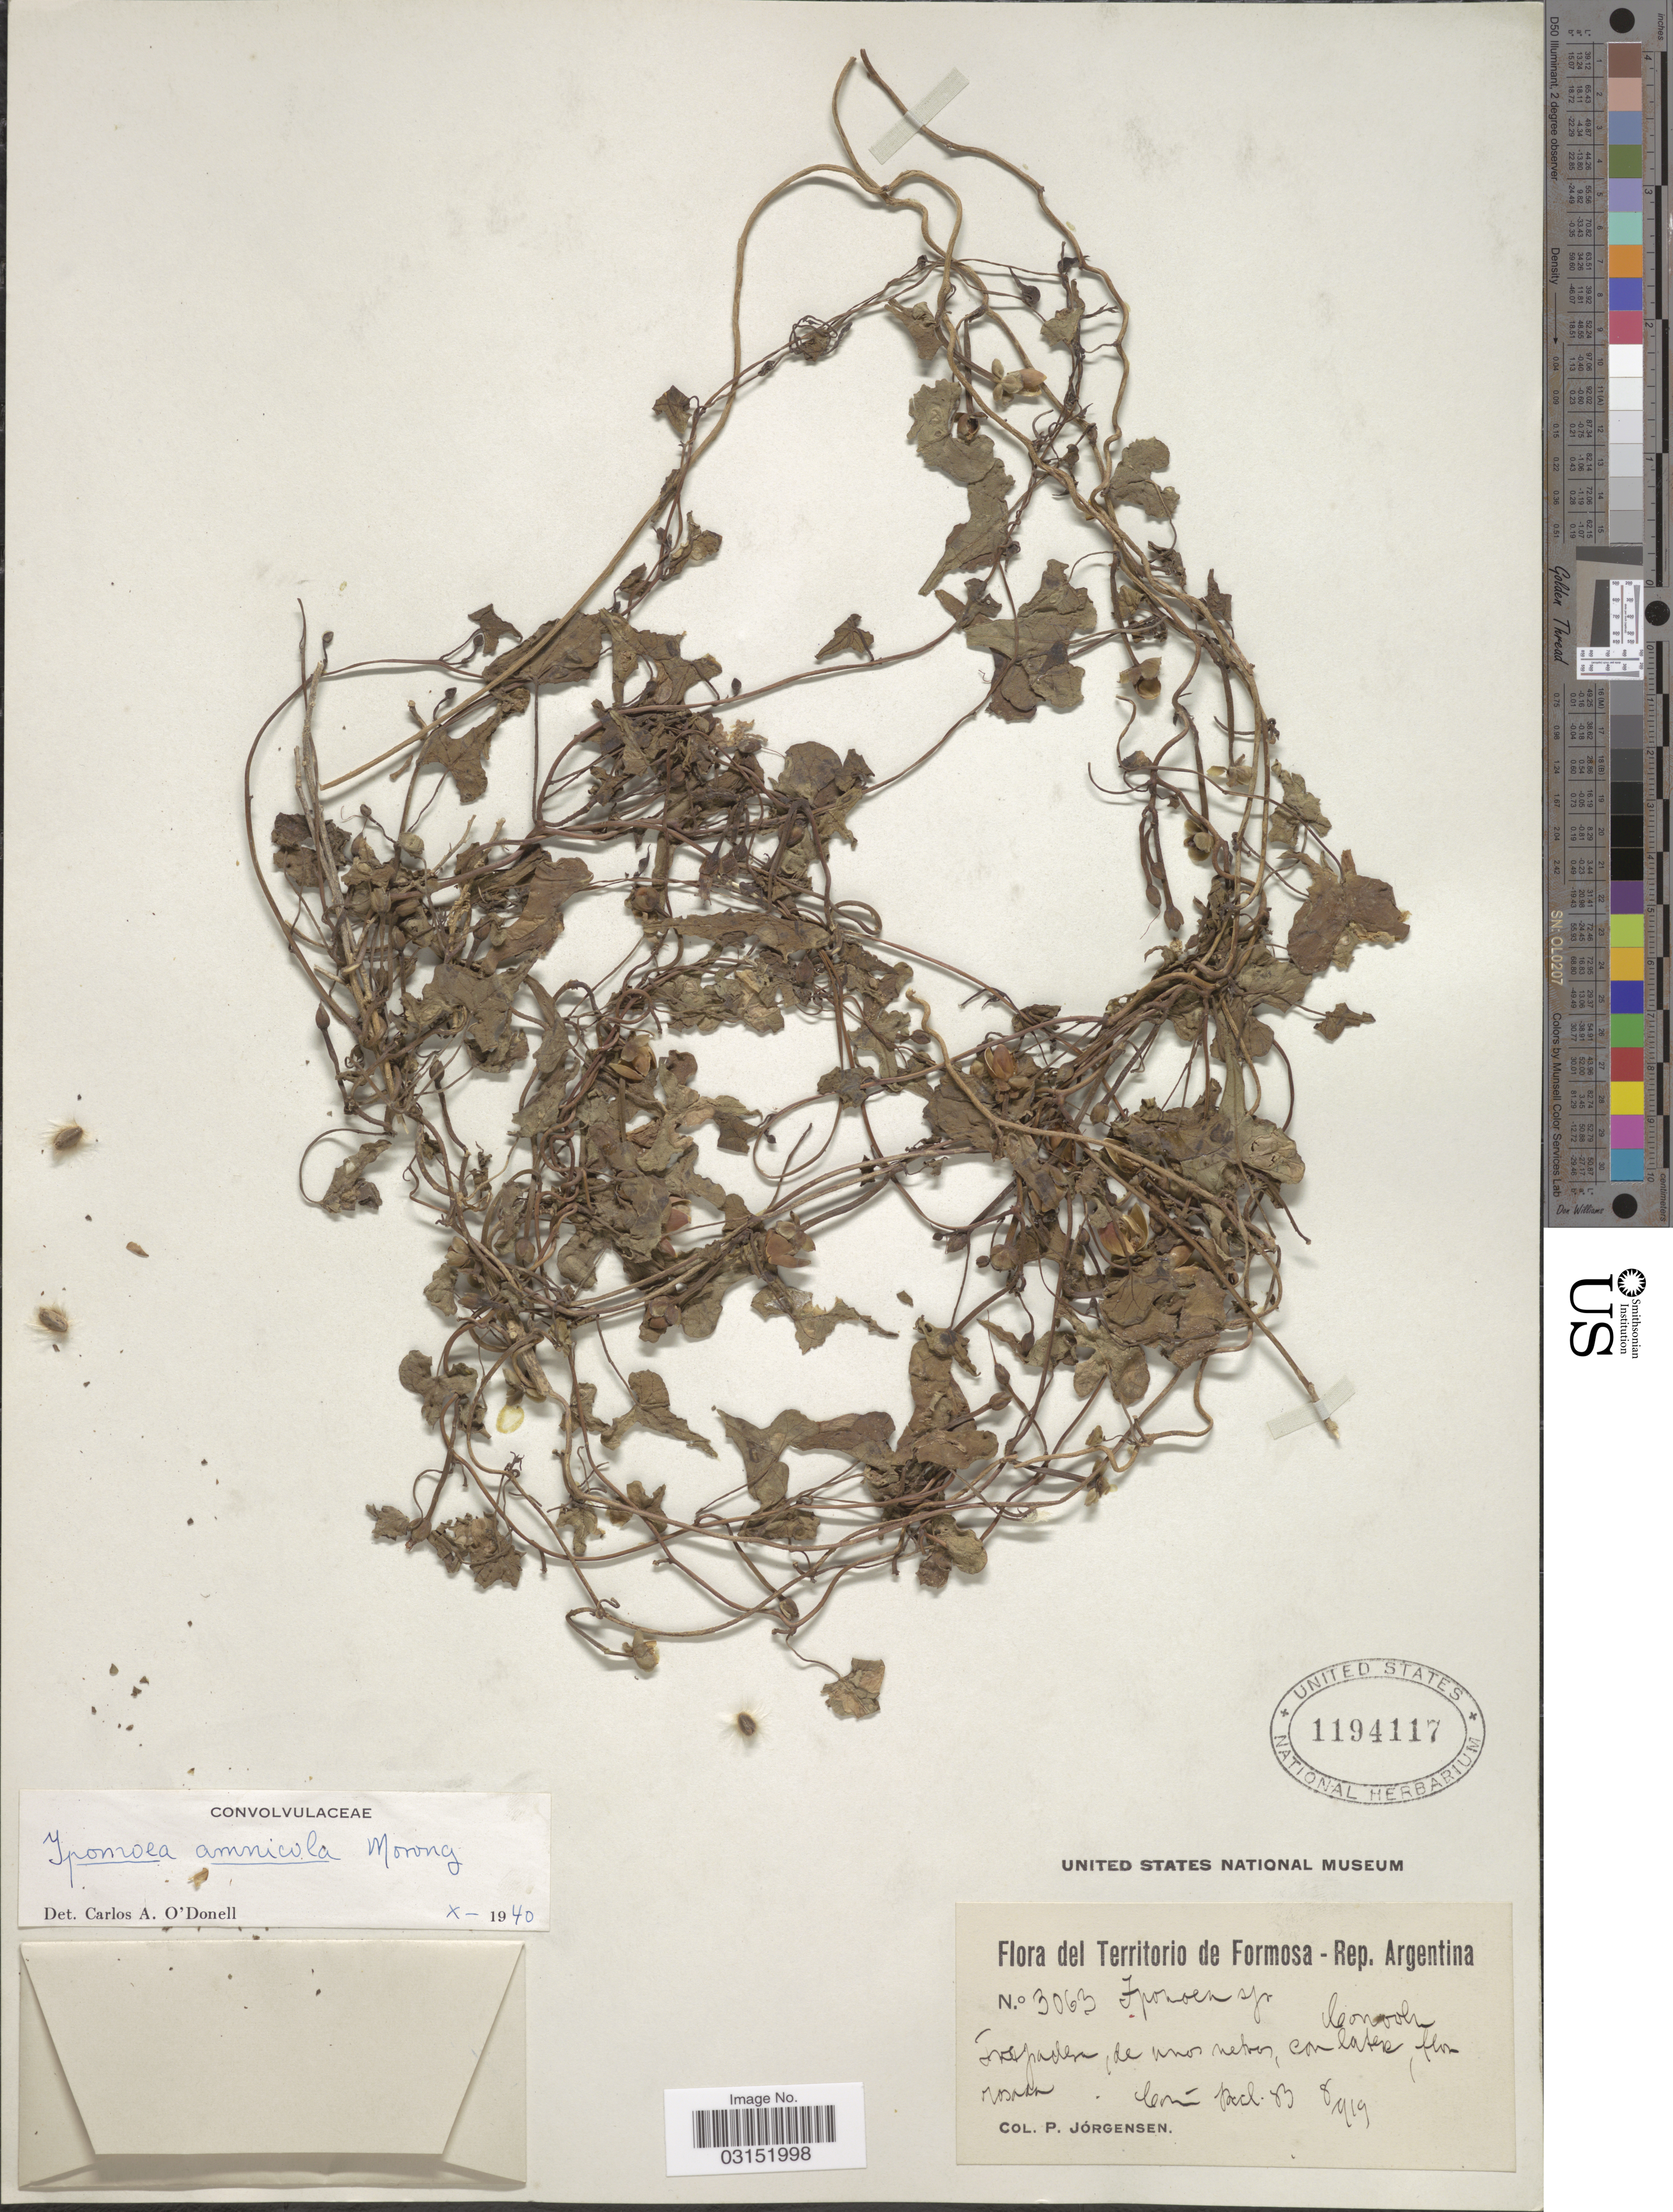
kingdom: Plantae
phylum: Tracheophyta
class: Magnoliopsida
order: Solanales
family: Convolvulaceae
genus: Ipomoea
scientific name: Ipomoea amnicola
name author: Morong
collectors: P. Jörgensen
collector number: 3063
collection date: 1919-08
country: Argentina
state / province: Formosa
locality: Común kil. [interpreted] 83.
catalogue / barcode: US 1194117